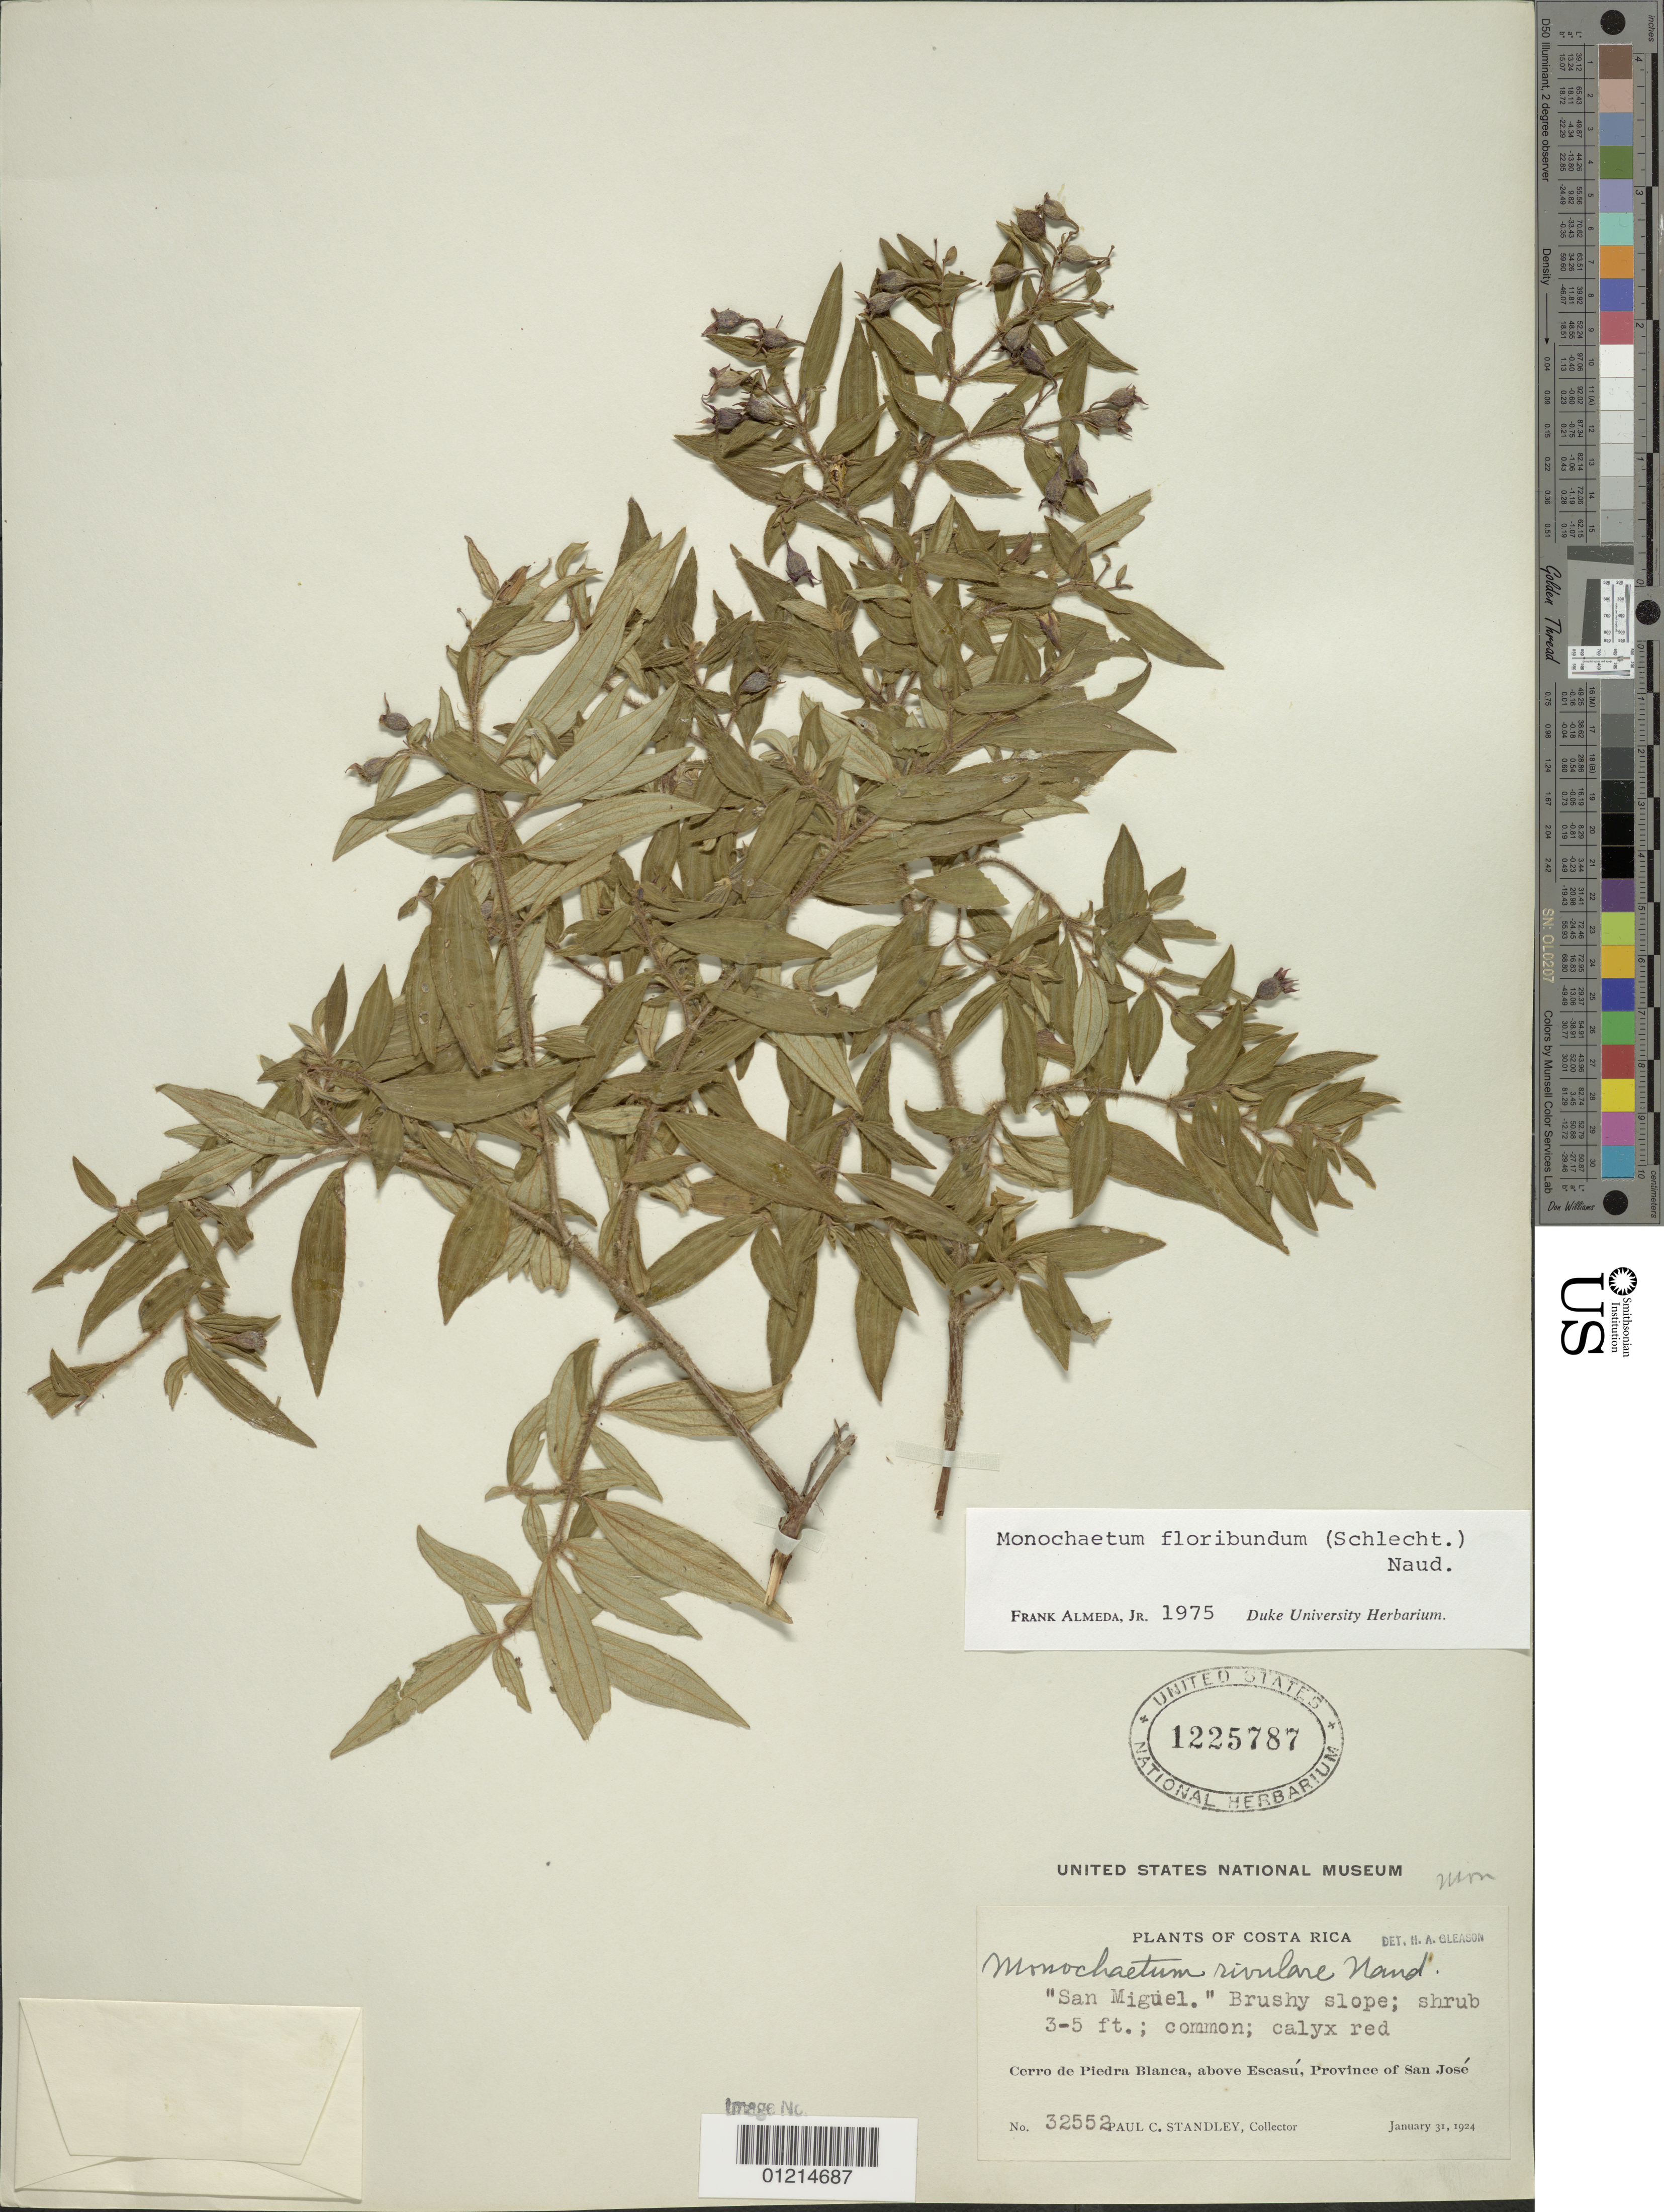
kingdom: Plantae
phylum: Tracheophyta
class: Magnoliopsida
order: Myrtales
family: Melastomataceae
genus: Monochaetum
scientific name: Monochaetum floribundum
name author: (Schltdl.) Naudin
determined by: Almeda, F.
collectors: P. C. Standley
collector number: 32552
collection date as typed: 31 Jan 1924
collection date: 1924-01-31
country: Costa Rica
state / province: San José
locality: Cerro de Piedra Blanca, above Escasú.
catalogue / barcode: US 1225787